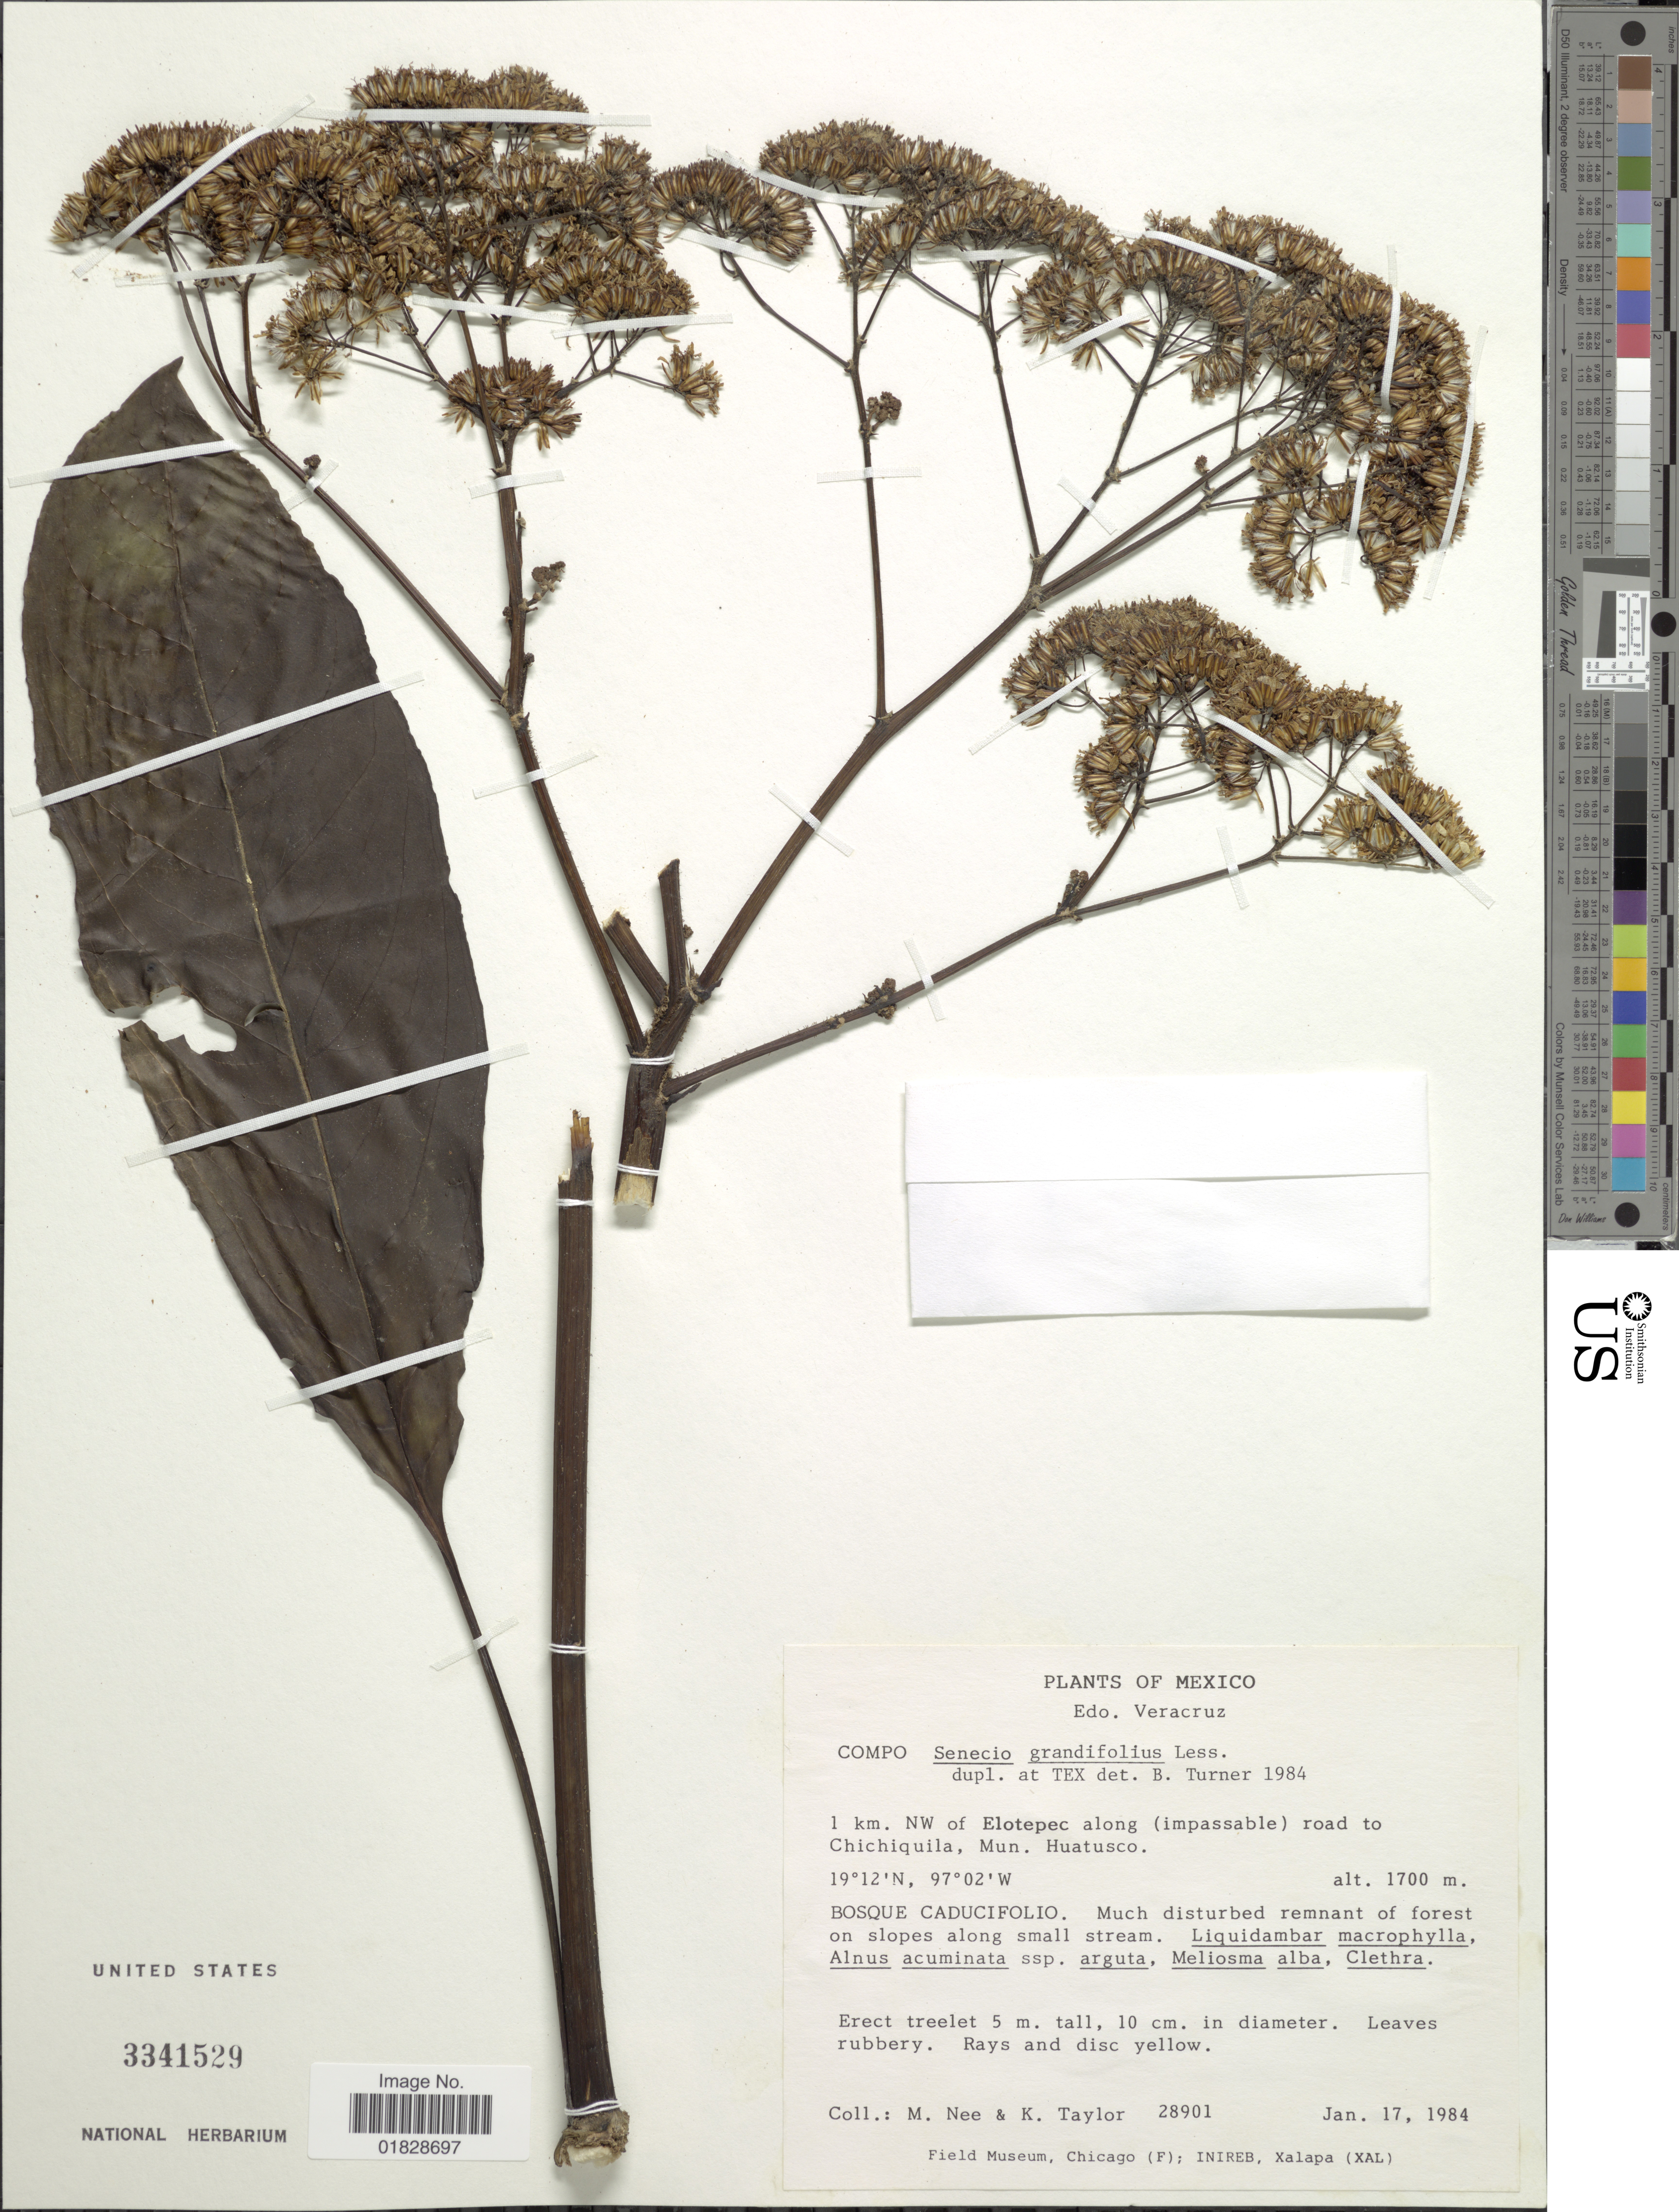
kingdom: Plantae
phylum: Tracheophyta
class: Magnoliopsida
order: Asterales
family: Asteraceae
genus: Telanthophora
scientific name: Telanthophora uspantanensis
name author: (J.M. Coult.) H. Rob. & Brettell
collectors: M. Nee & K. Taylor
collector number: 28901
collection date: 1984-01-17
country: Mexico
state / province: Veracruz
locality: Edo. Veracruz. 1 km. NW of Elotepec along (impassable) road to Chichiquila, Mun. Huatusco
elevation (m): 1700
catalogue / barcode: US 3341529